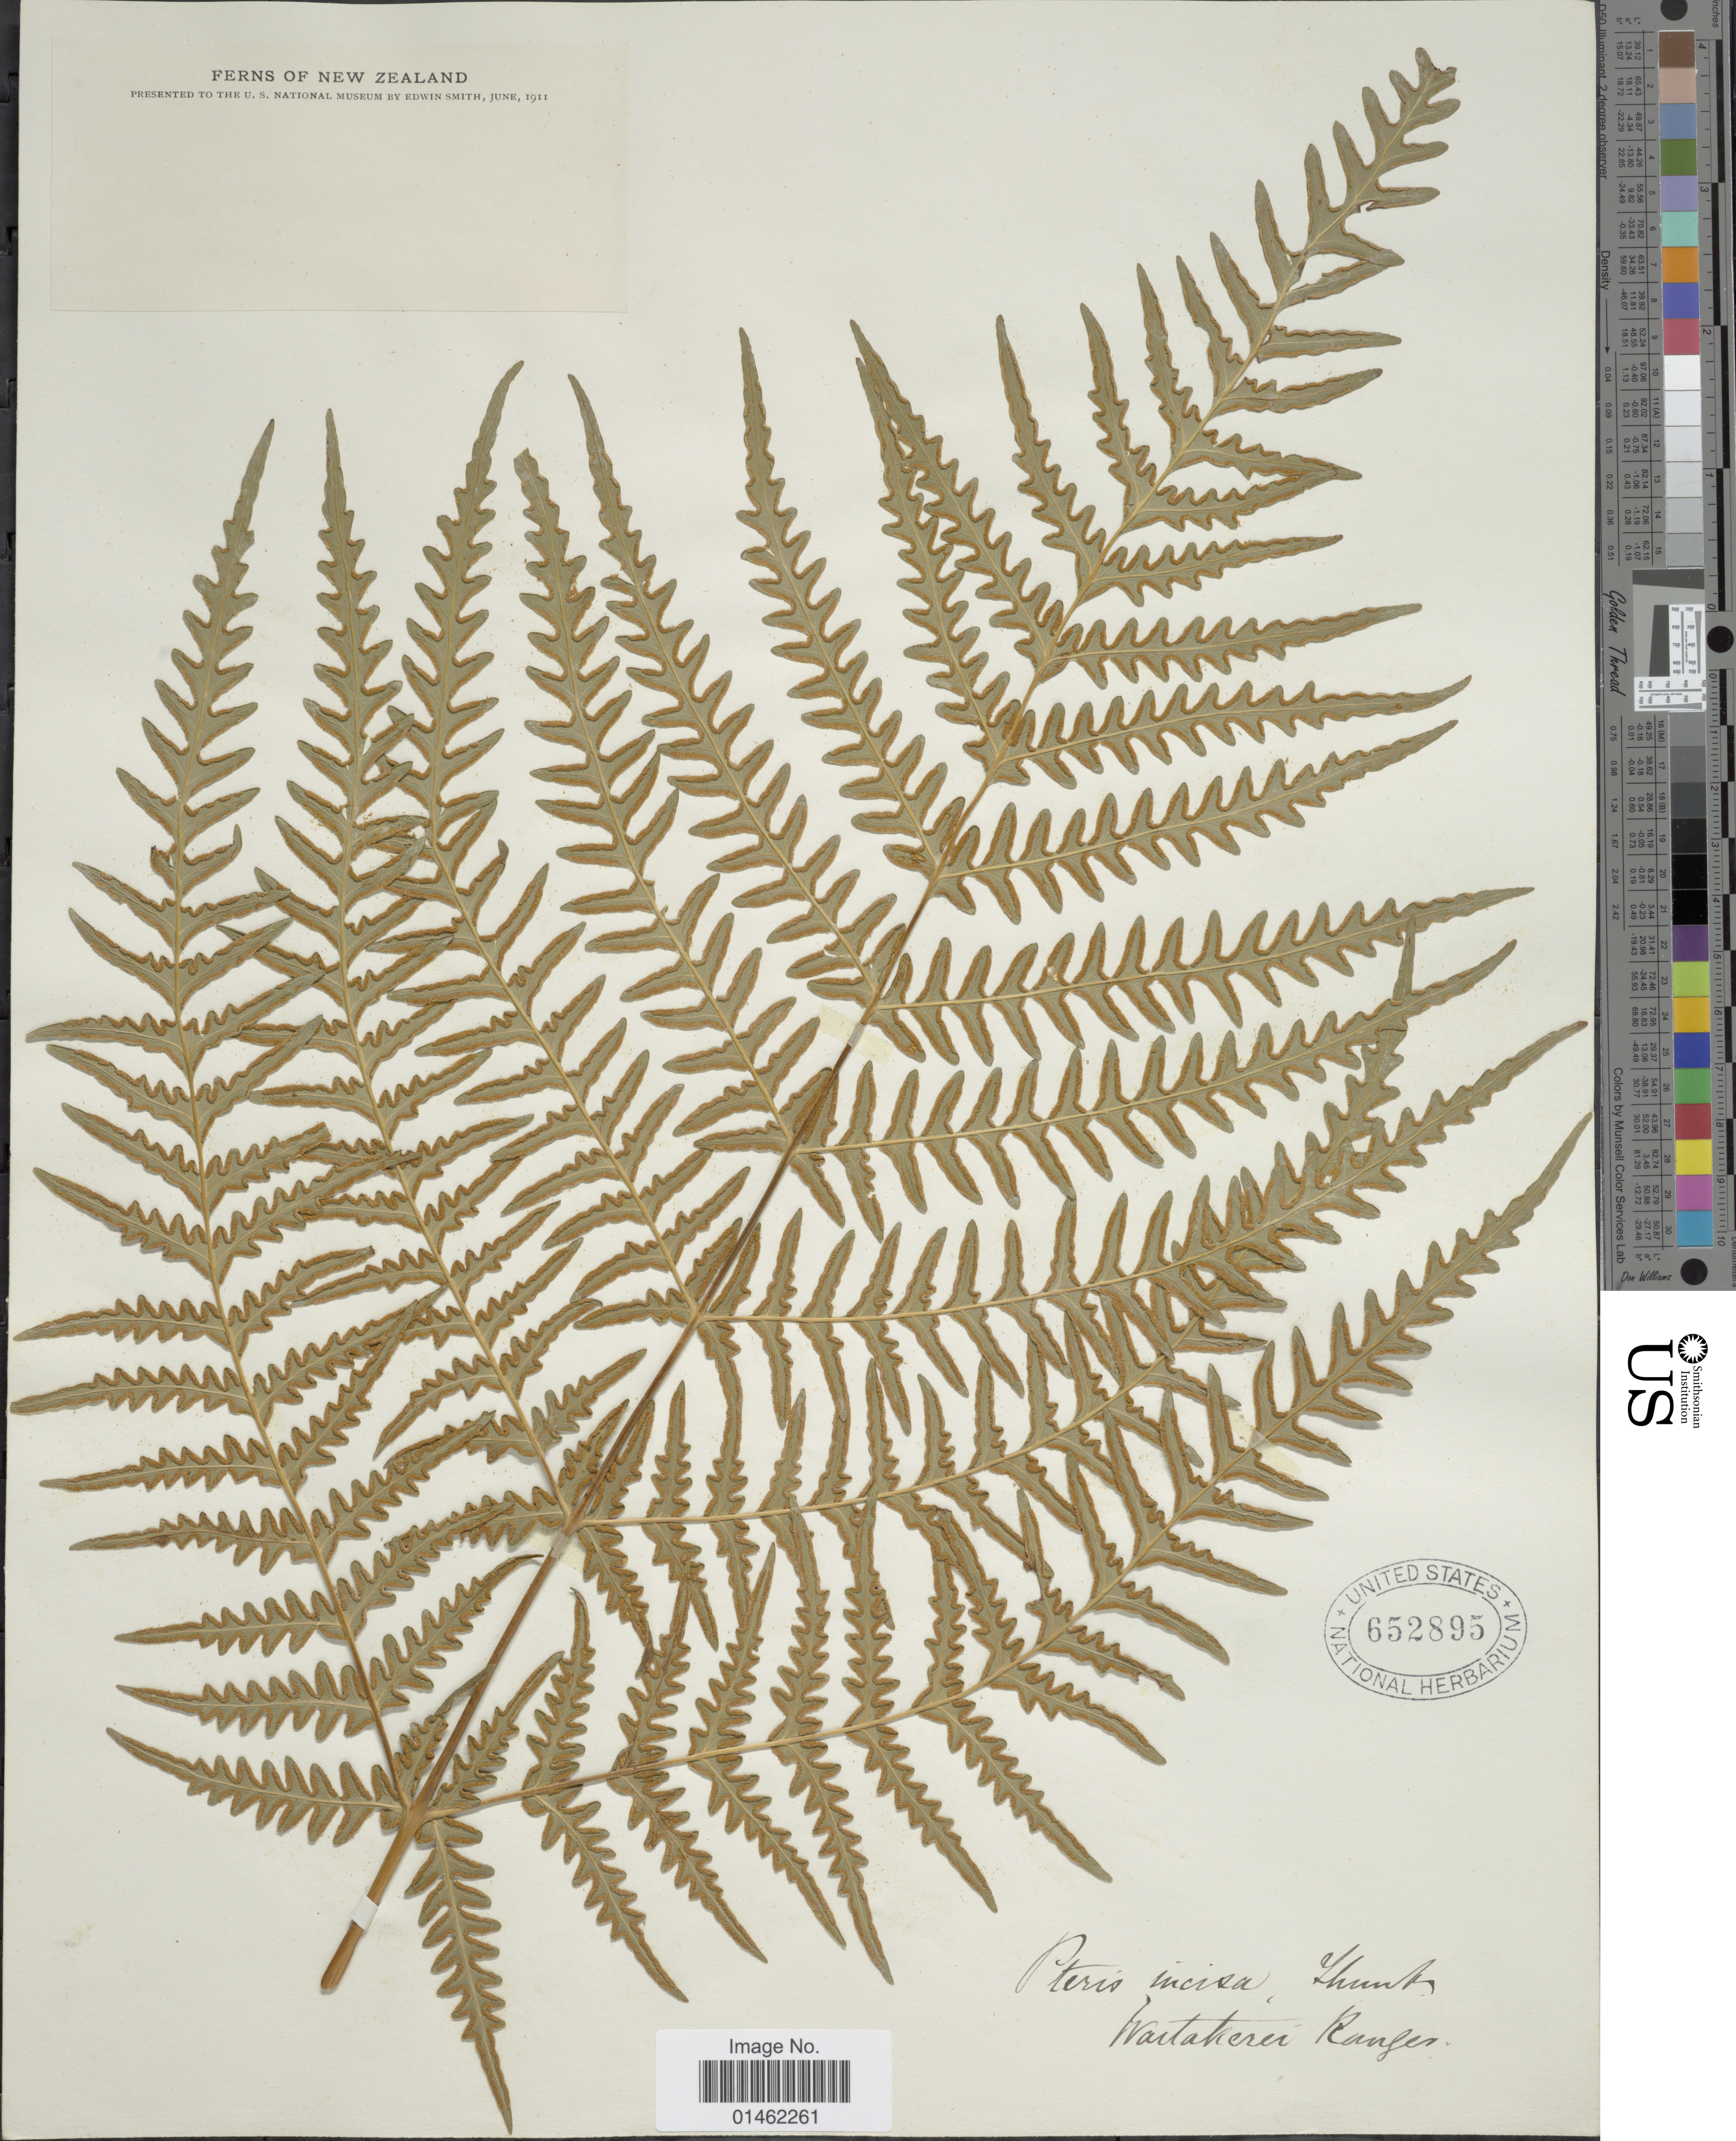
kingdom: Plantae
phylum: Tracheophyta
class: Polypodiopsida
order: Polypodiales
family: Dennstaedtiaceae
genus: Histiopteris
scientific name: Histiopteris incisa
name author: (Thunb.) J. Sm.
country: New Zealand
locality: Waitakere Ranges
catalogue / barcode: US 652895